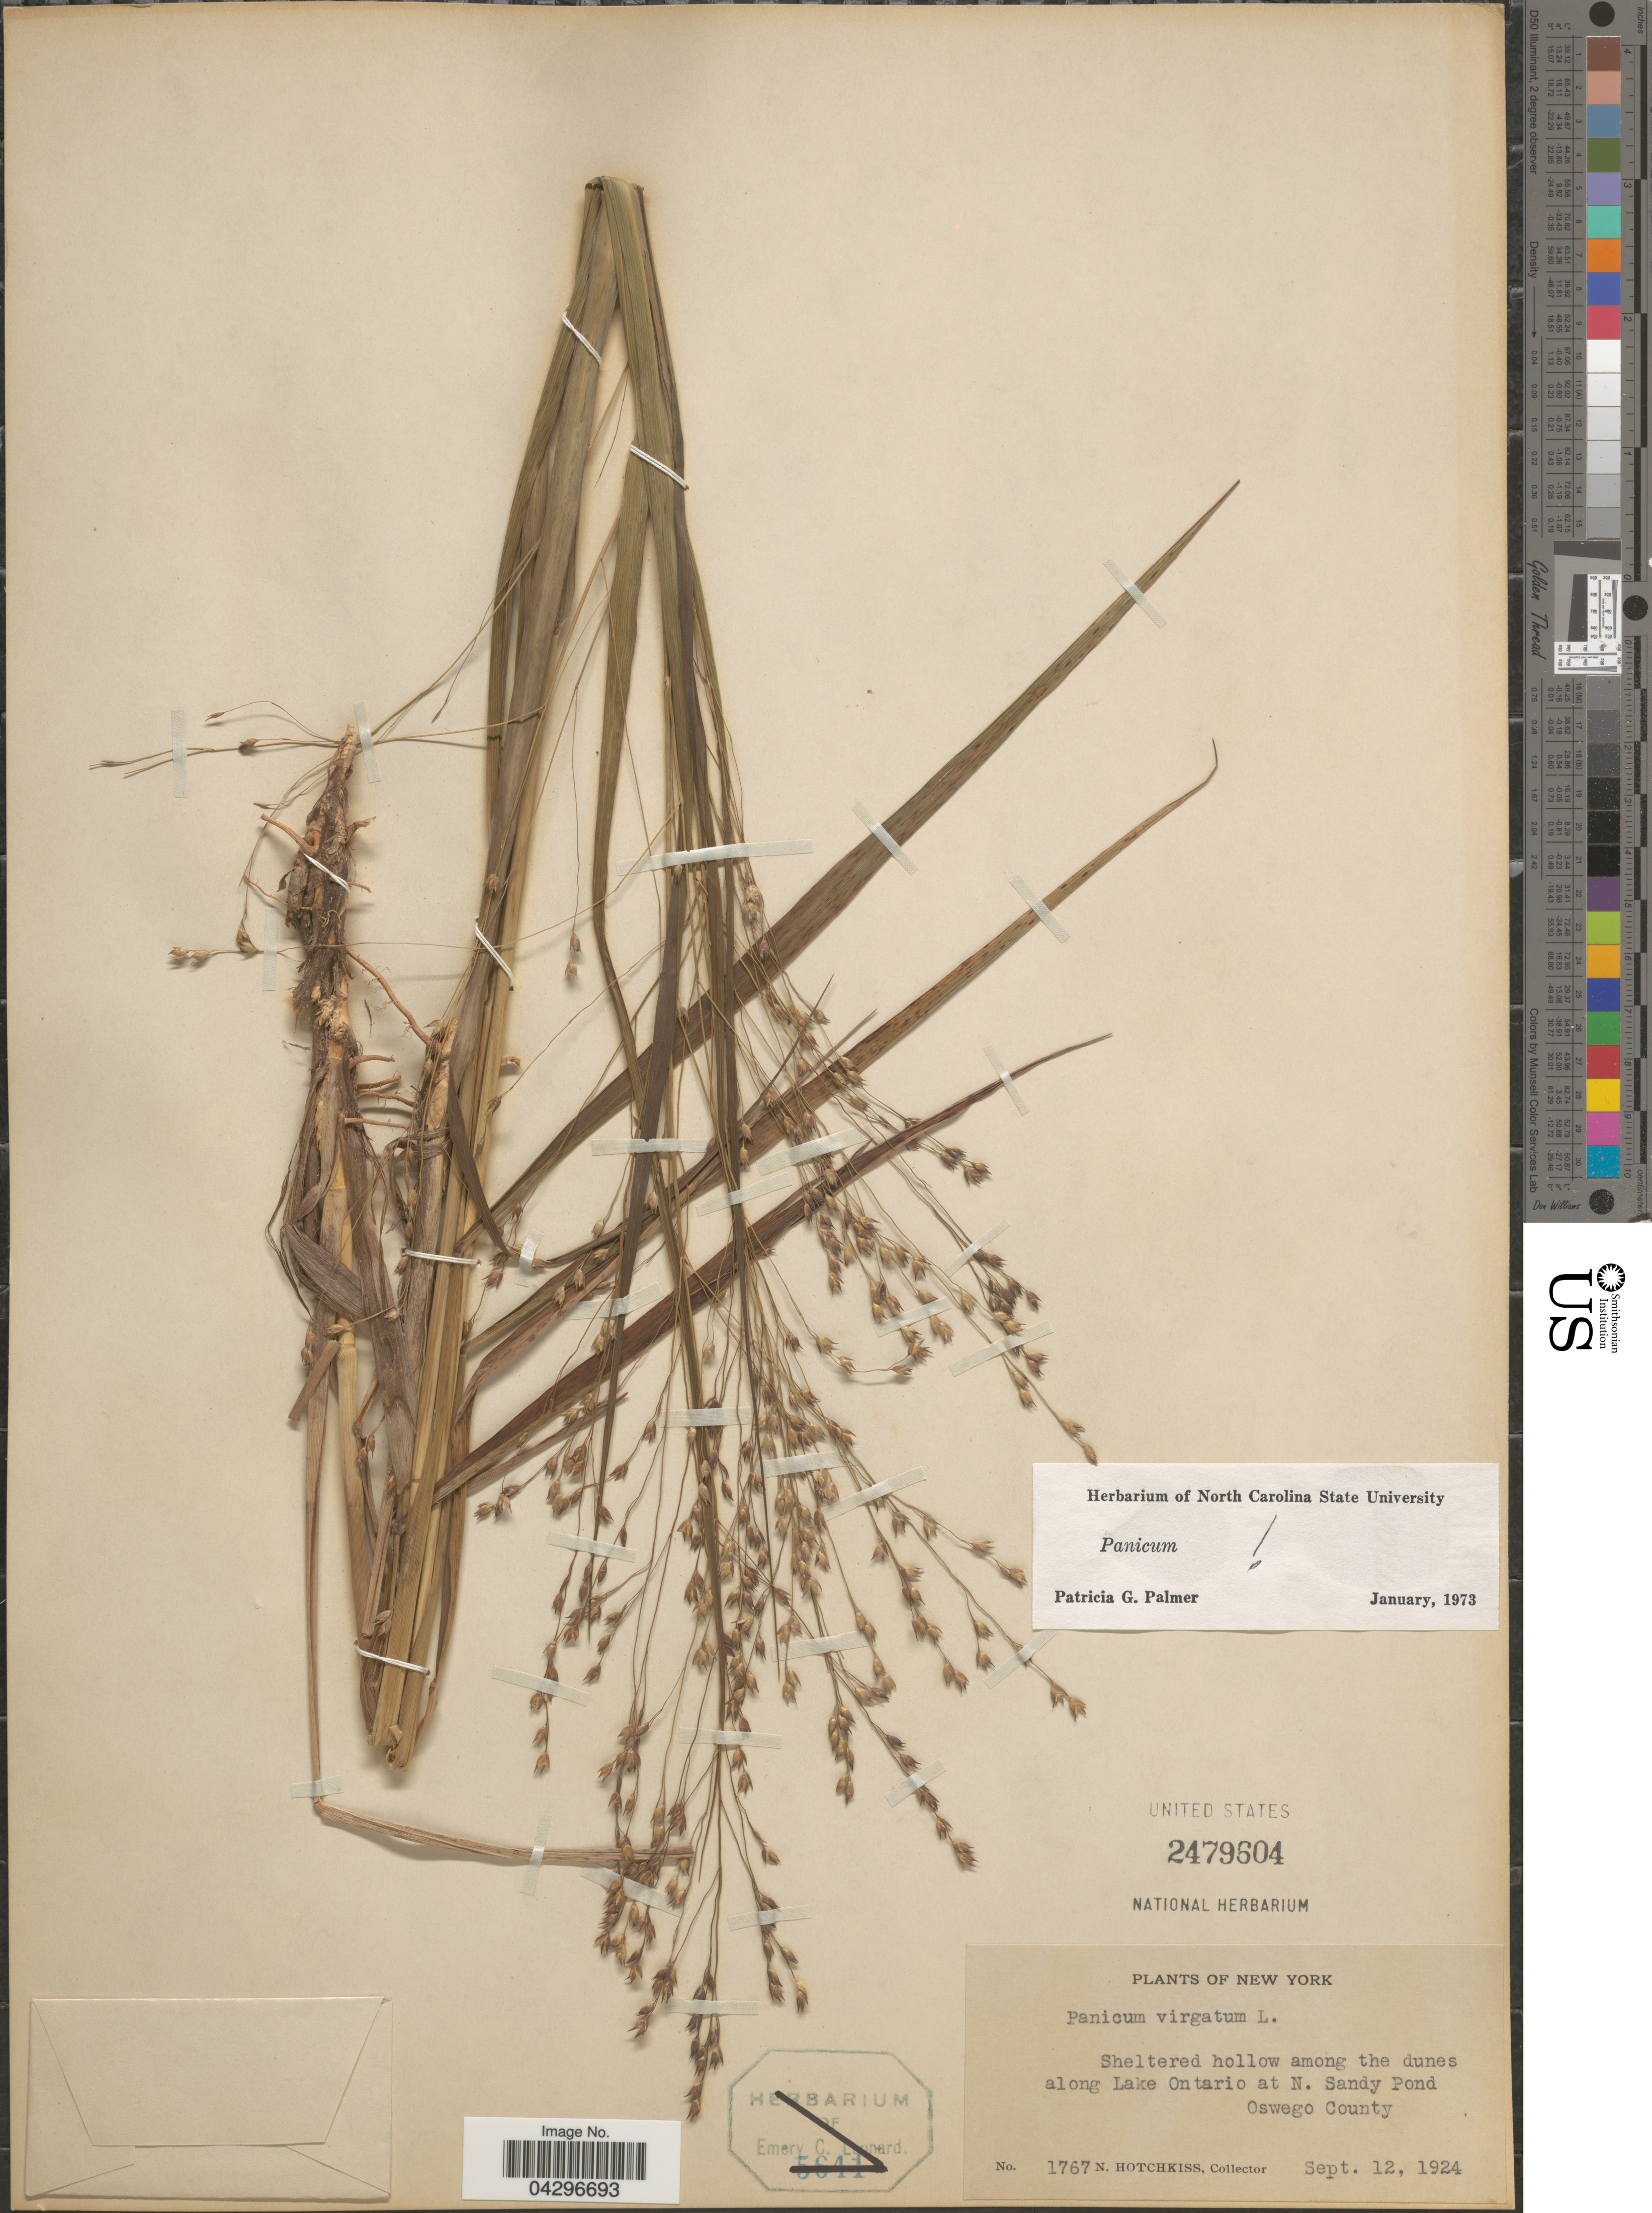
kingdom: Plantae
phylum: Tracheophyta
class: Liliopsida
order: Poales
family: Poaceae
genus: Panicum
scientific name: Panicum virgatum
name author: L.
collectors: N. Hotchkiss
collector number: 1767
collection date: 1924-09-12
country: United States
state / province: New York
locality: Along Lake Ontario at N. Sandy Pond. Oswego County.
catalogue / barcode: US 2479604